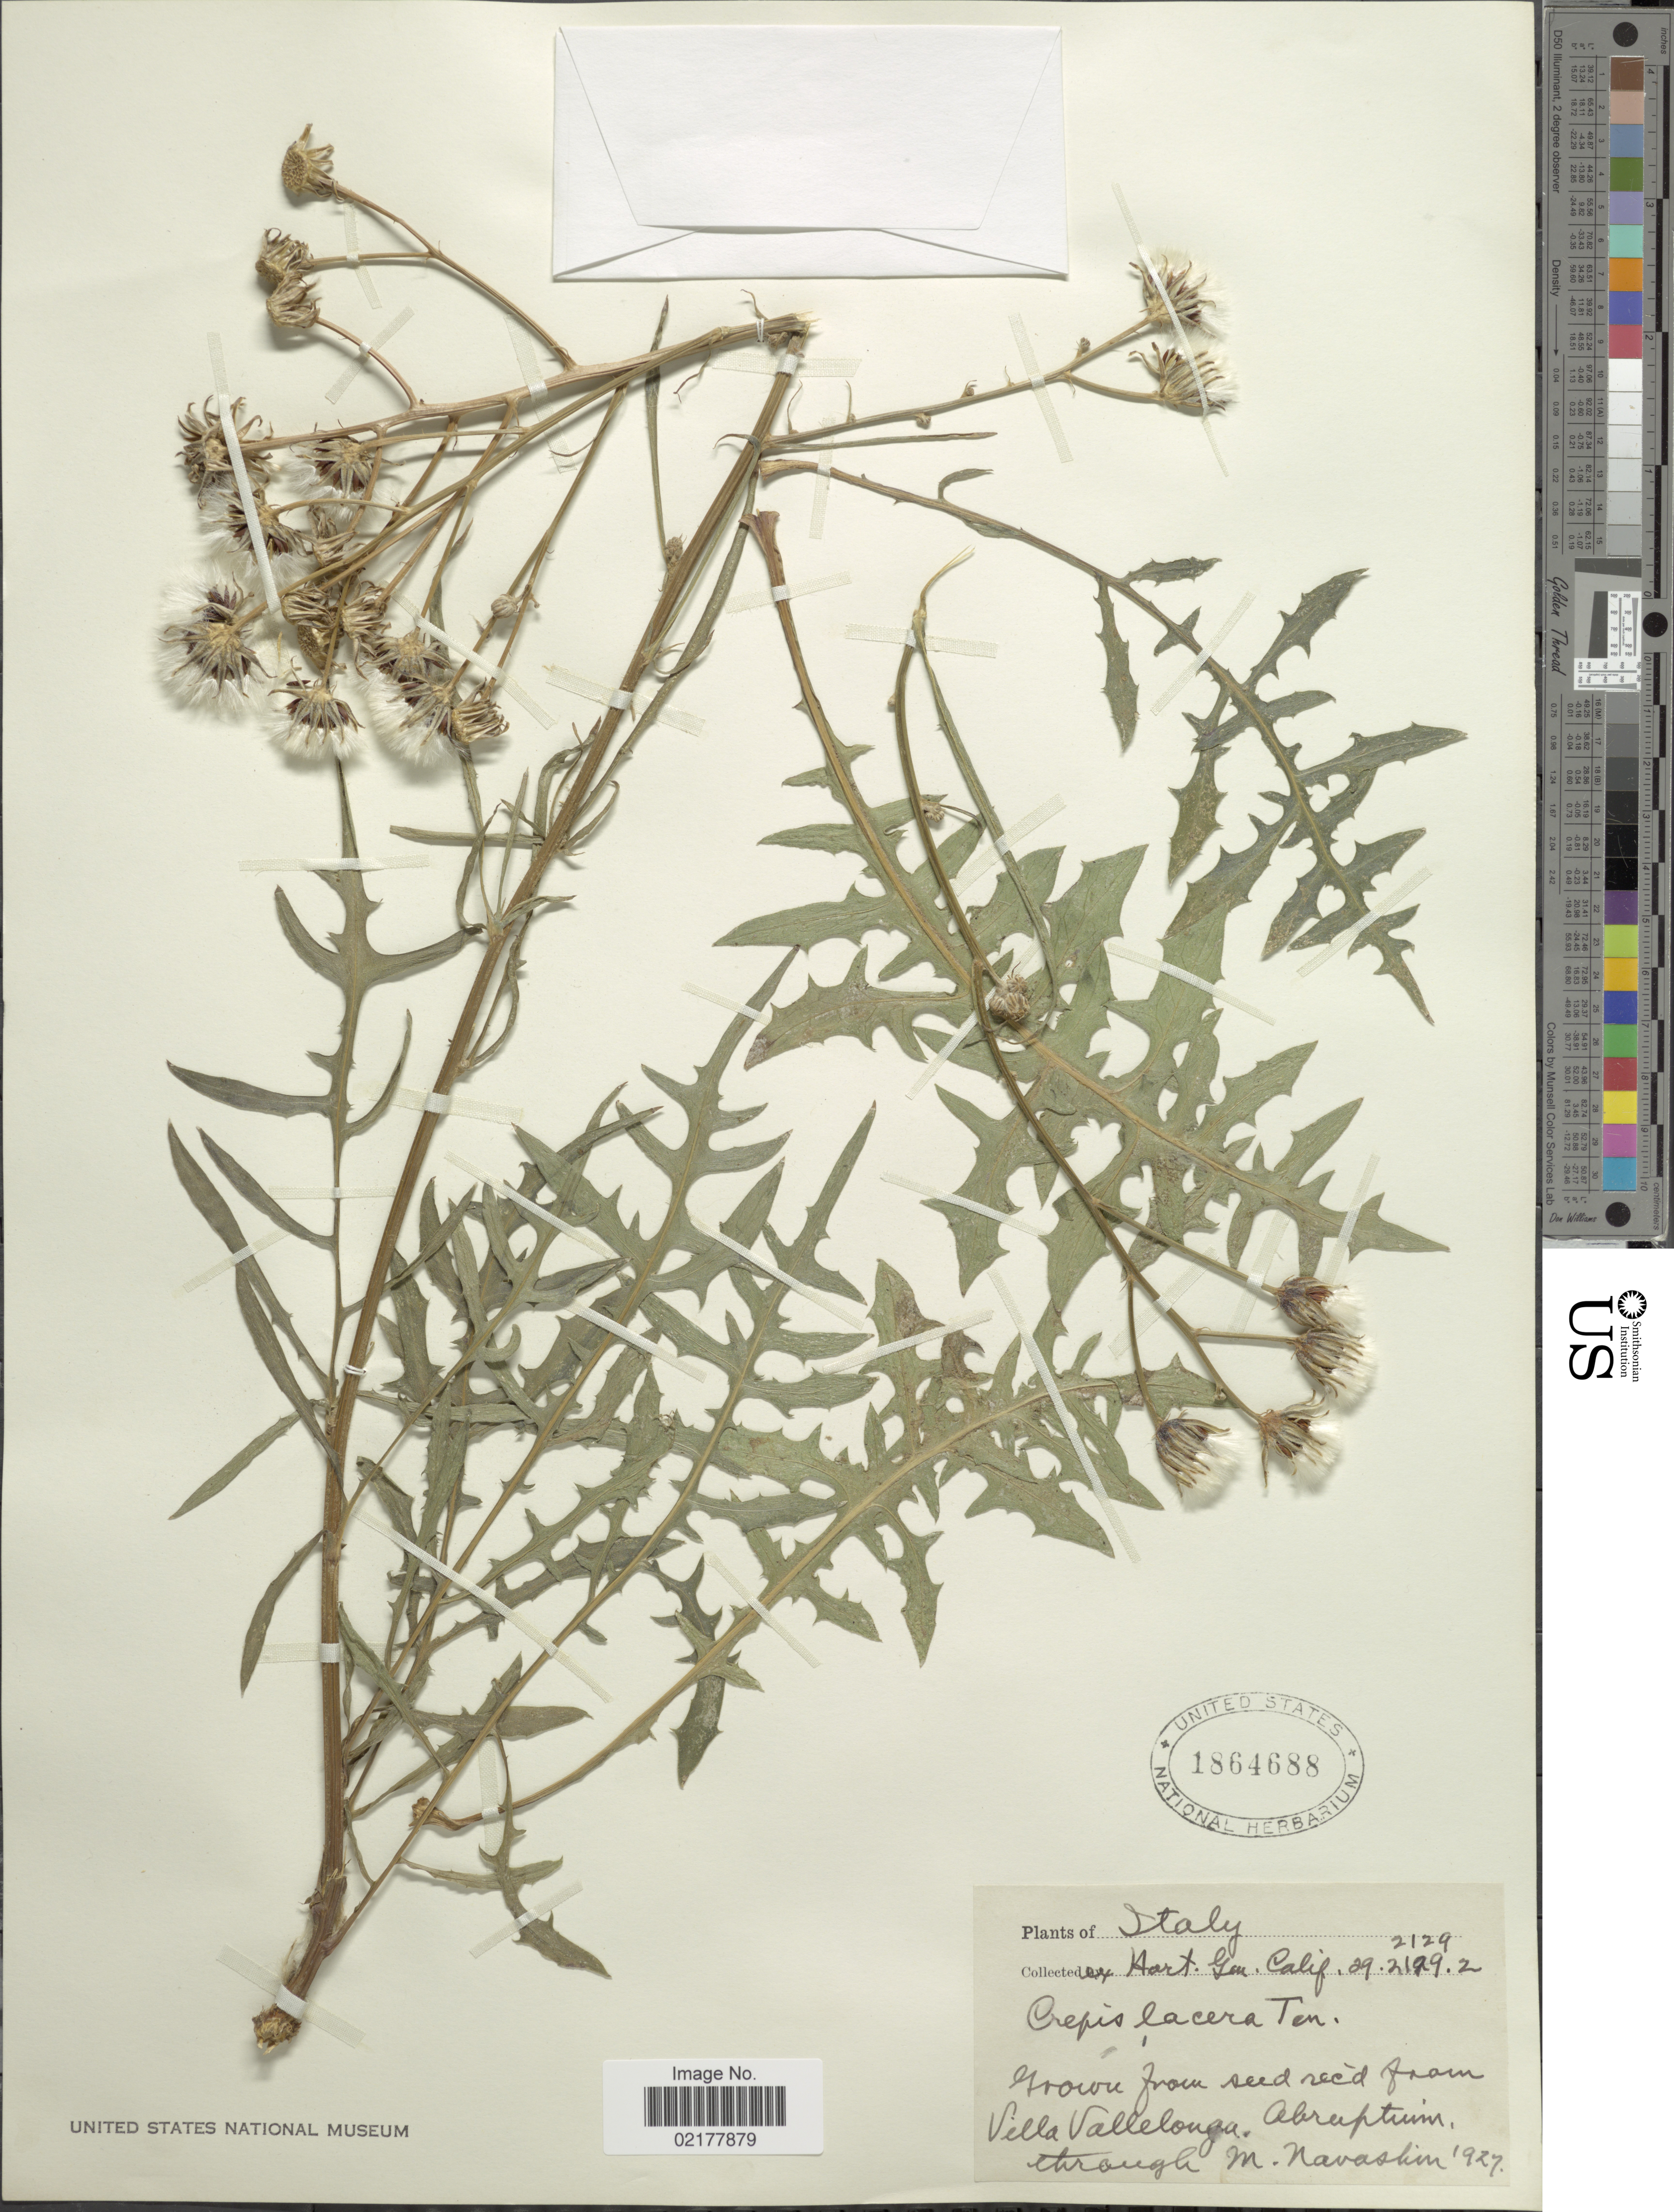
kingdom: Plantae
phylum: Tracheophyta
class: Magnoliopsida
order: Asterales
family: Asteraceae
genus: Crepis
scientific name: Crepis lacera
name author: Ten.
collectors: Hort. Gen. Calif.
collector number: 2921292?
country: Italy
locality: Italy [unsure placement]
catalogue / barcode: US 1864688